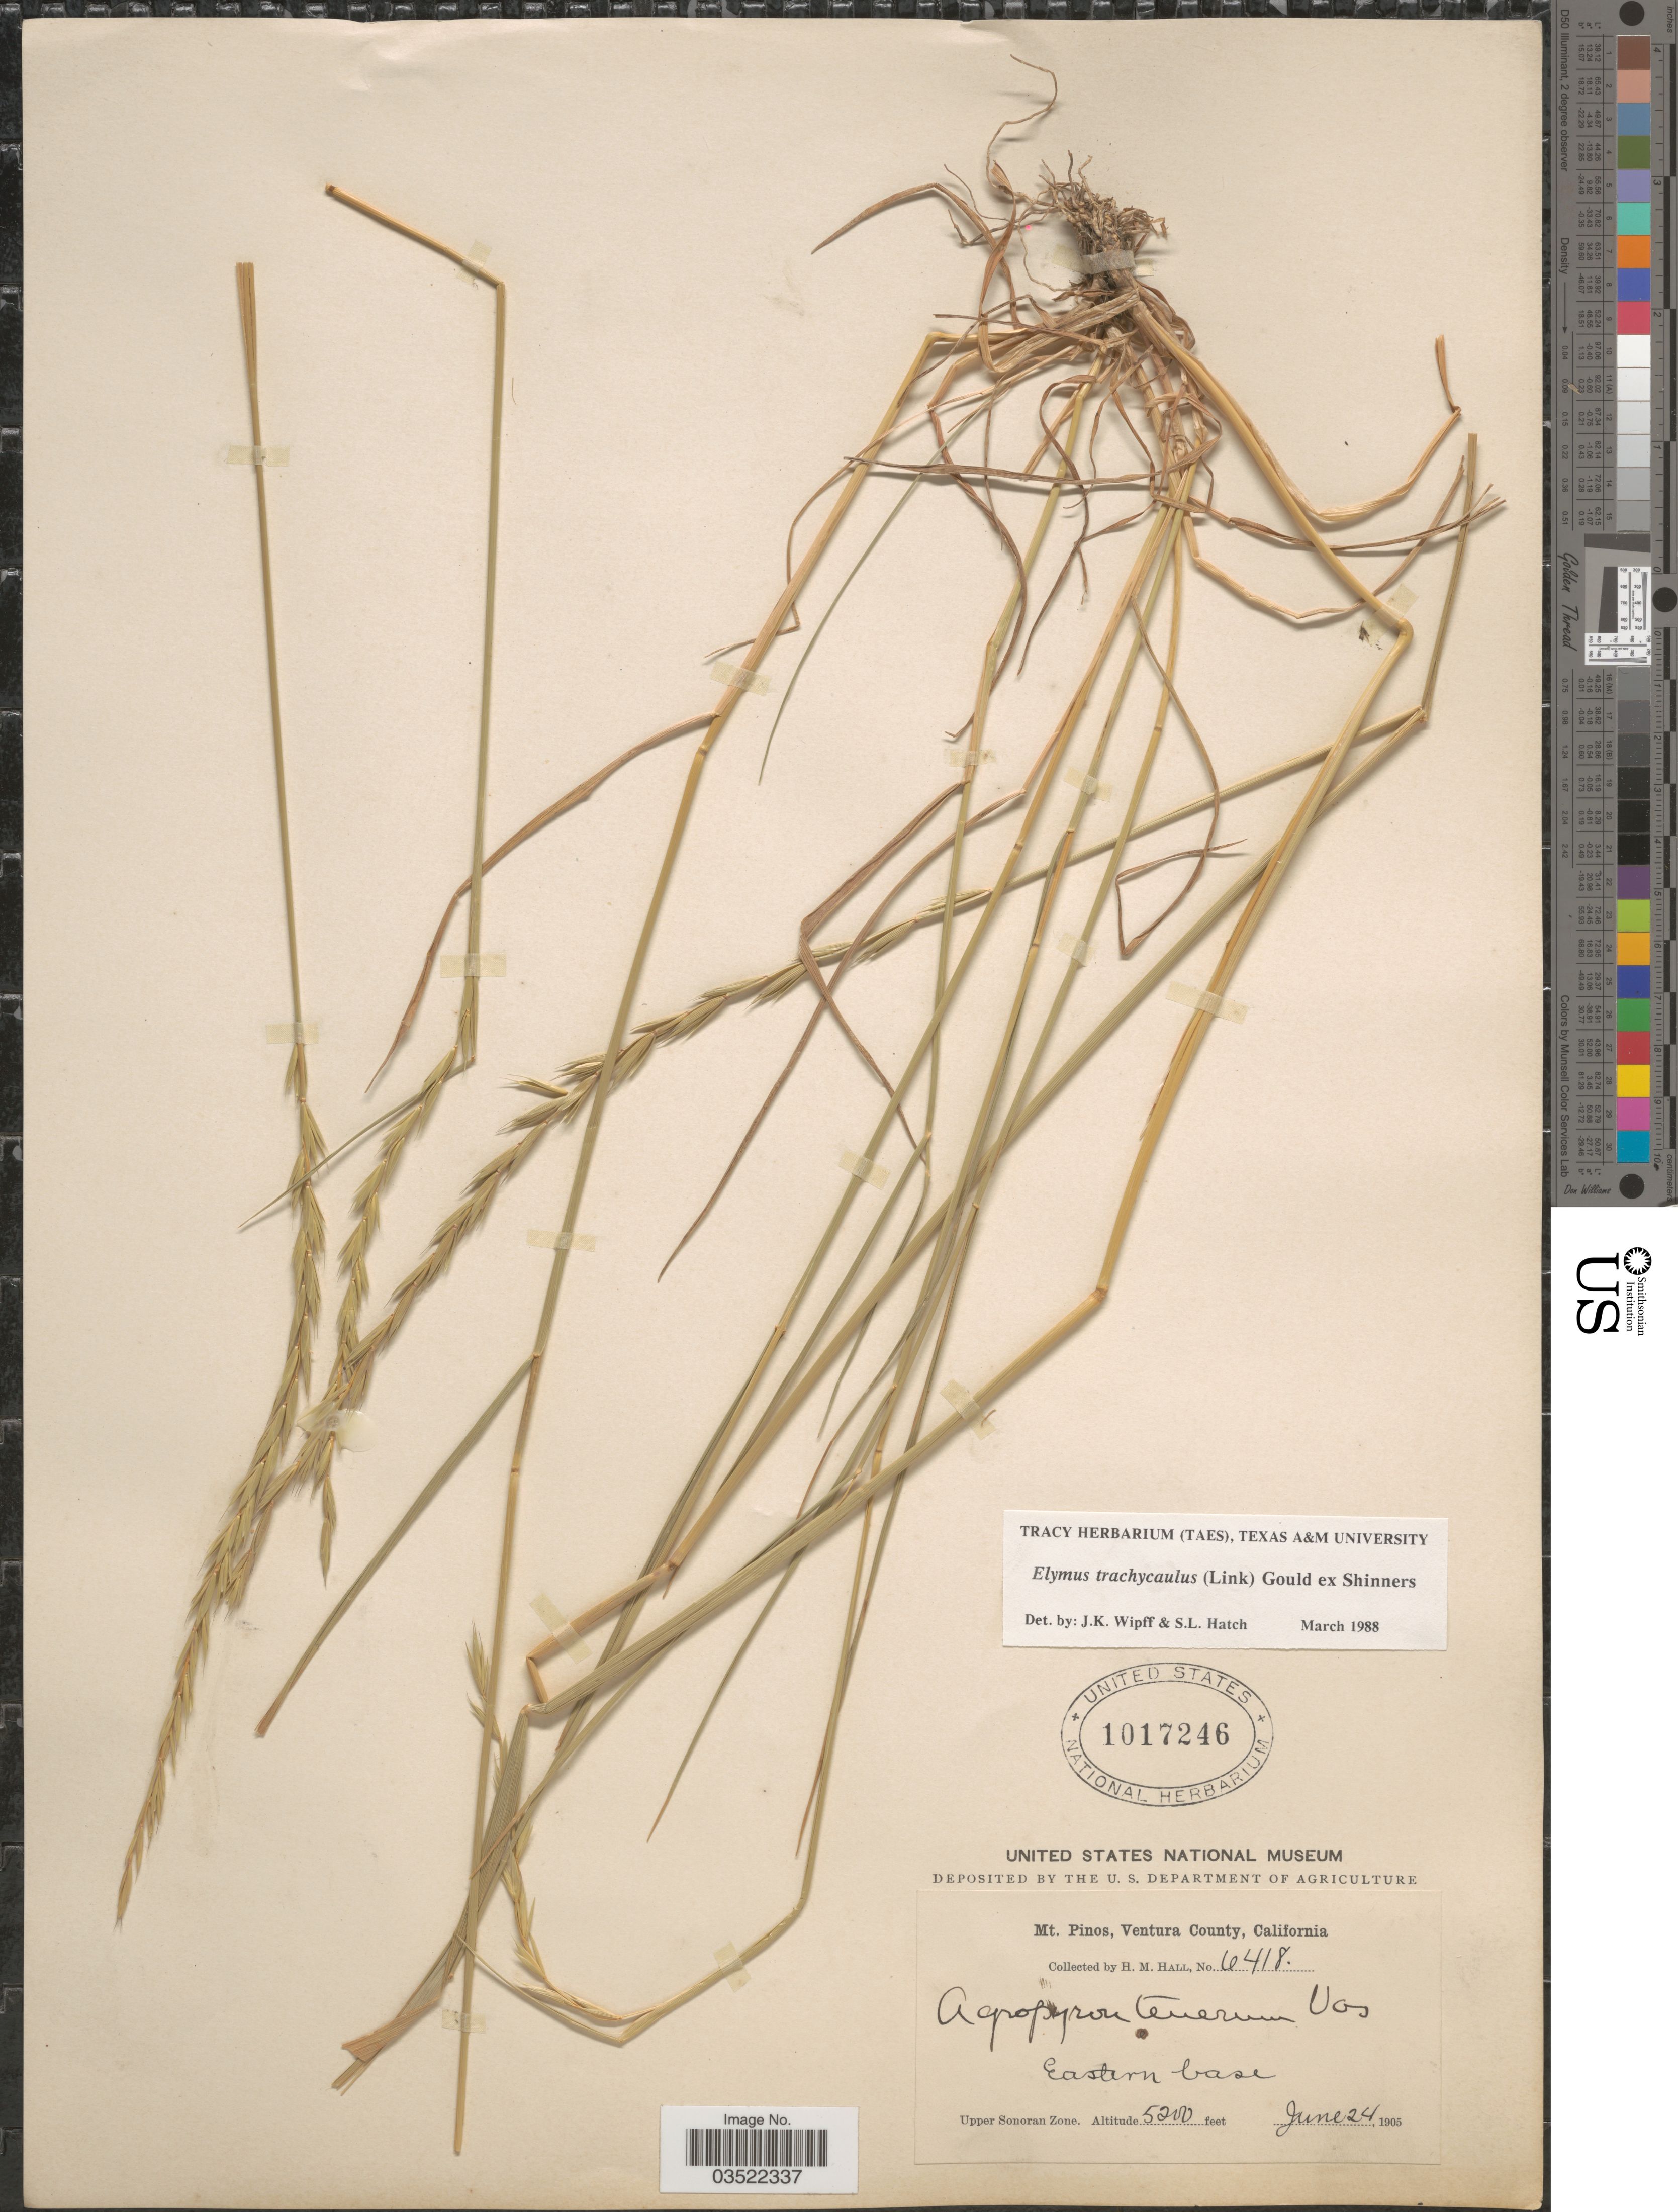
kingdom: Plantae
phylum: Tracheophyta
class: Liliopsida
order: Poales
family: Poaceae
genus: Elymus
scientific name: Elymus trachycaulus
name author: (Link) Gould ex Shinners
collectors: H. M. Hall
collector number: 6418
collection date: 1905-06-24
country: United States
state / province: California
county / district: Ventura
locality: Mt. Pinos, Ventura County. Eastern base. Upper Sonoran Zone.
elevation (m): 1585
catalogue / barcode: US 1017246